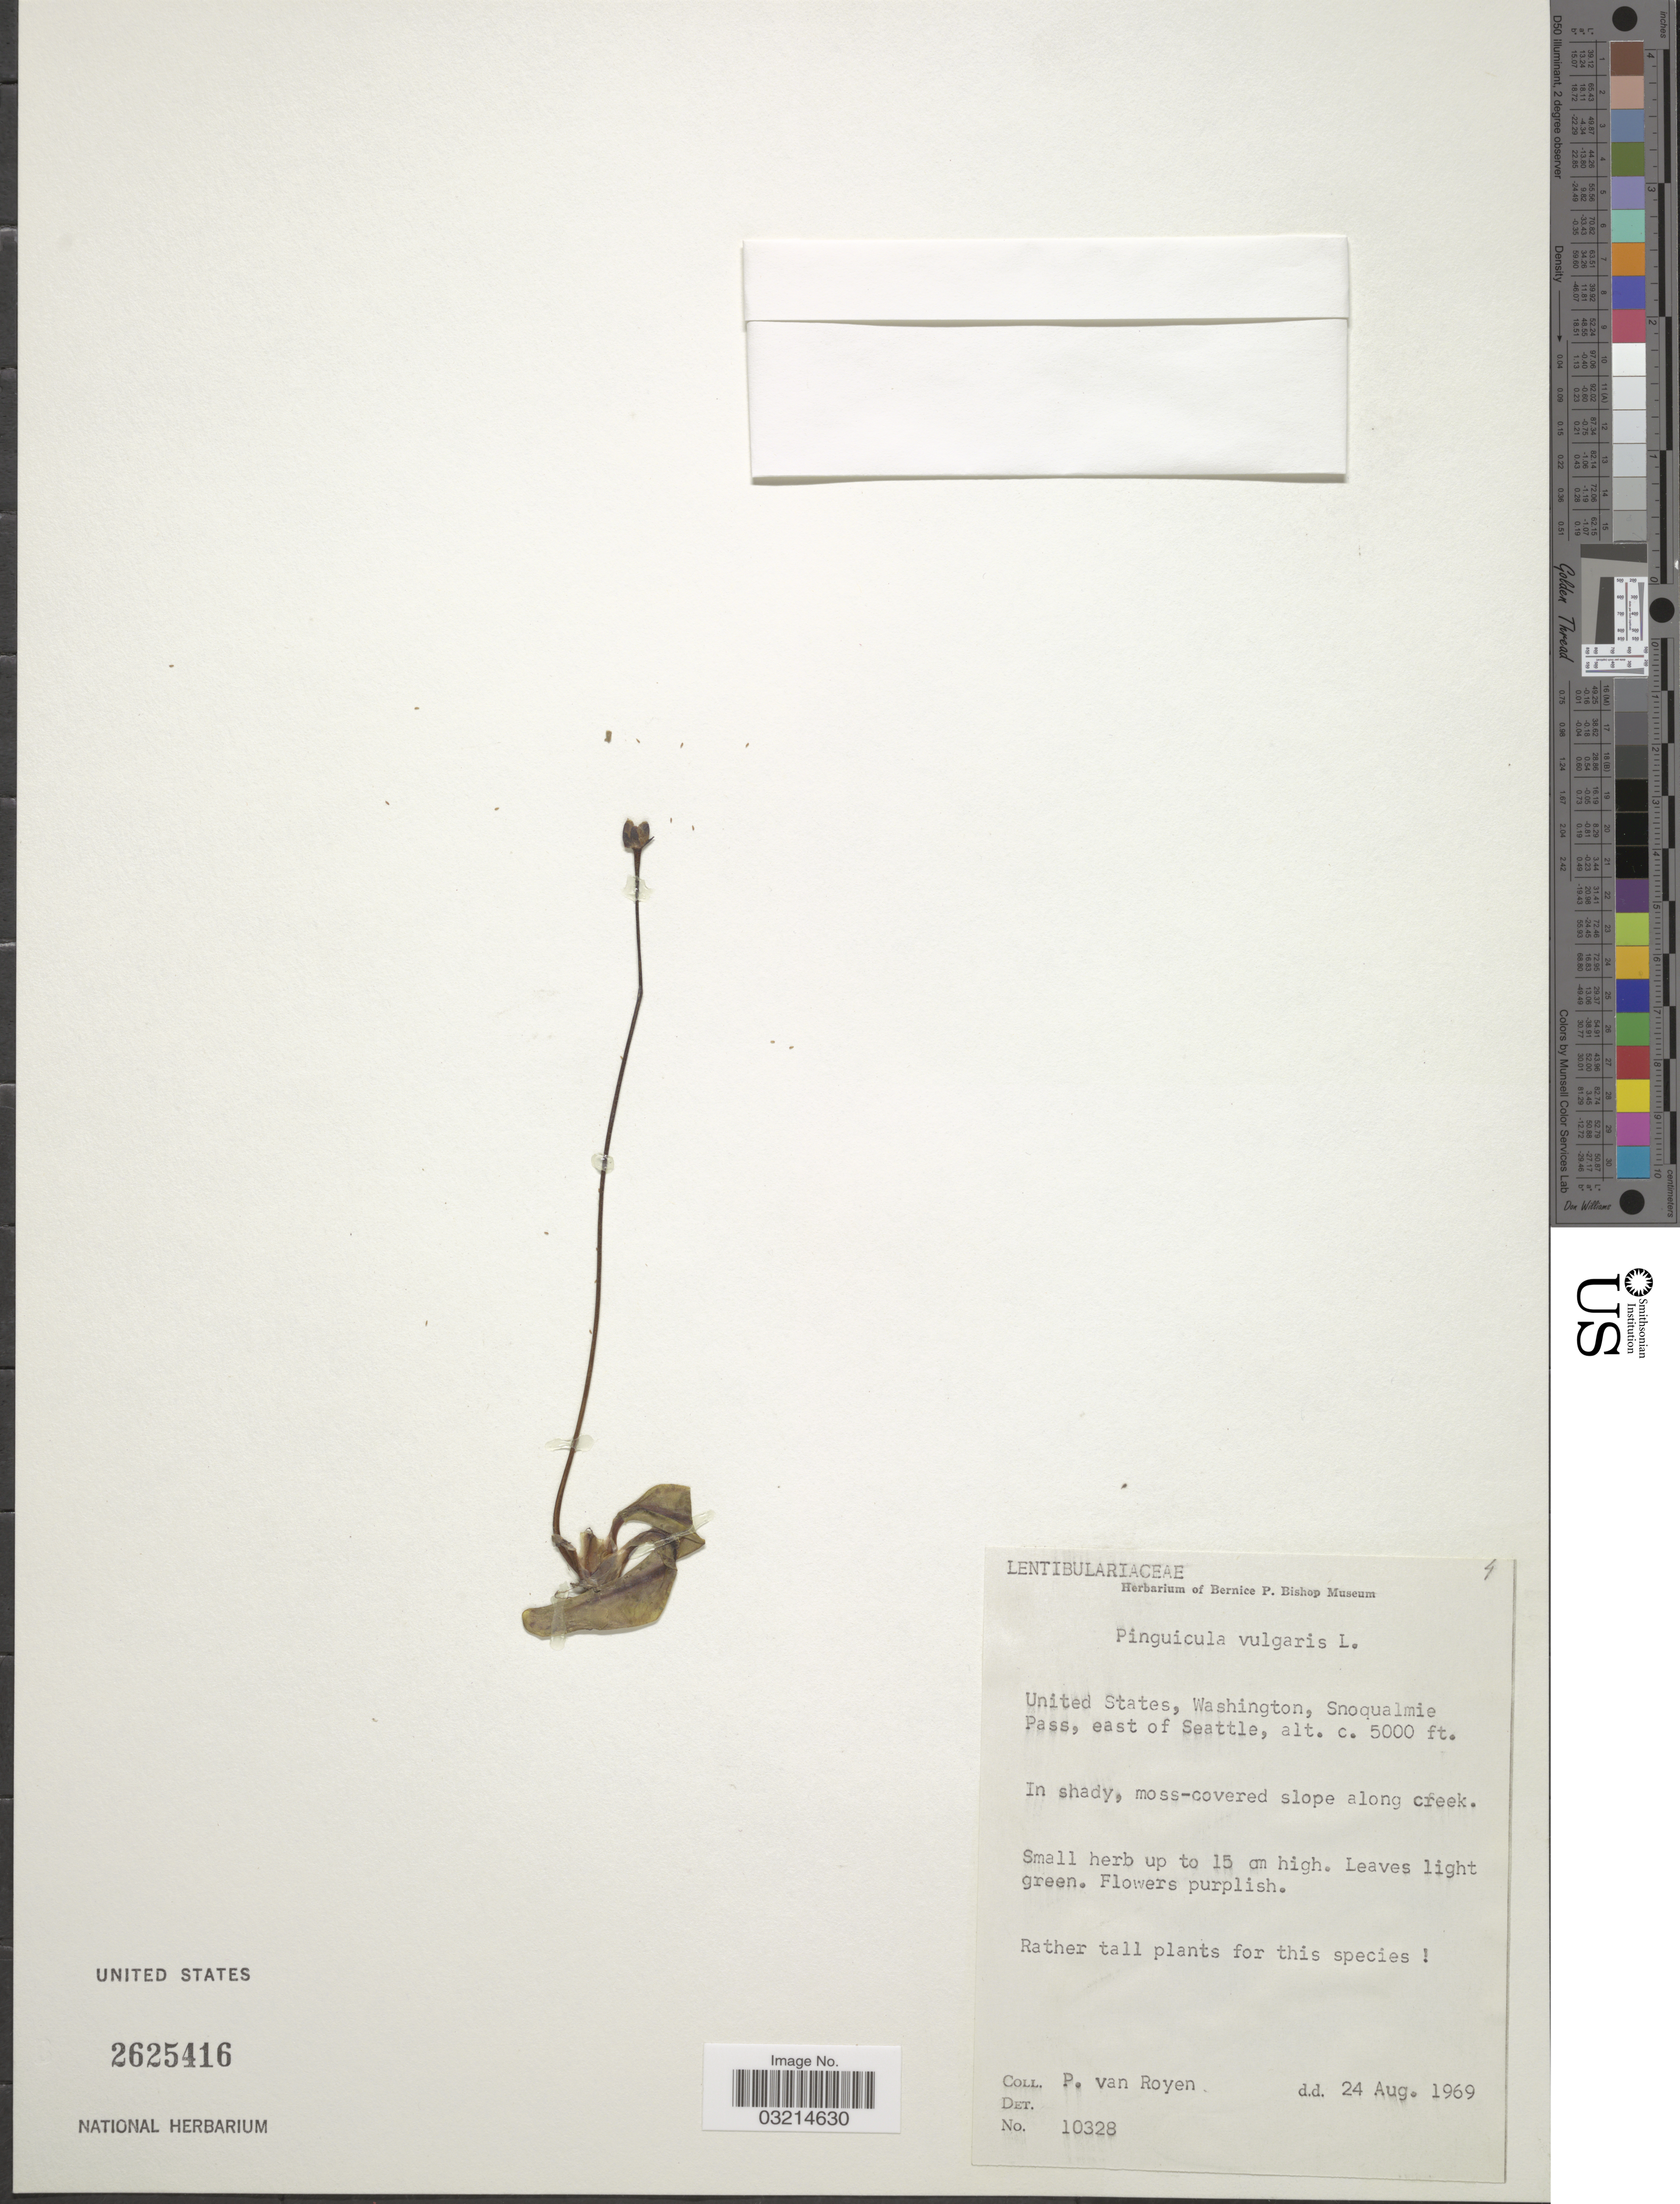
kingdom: Plantae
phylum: Tracheophyta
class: Magnoliopsida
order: Lamiales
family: Lentibulariaceae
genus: Pinguicula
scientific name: Pinguicula vulgaris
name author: L.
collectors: P. van Royen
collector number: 10328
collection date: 1969-08-24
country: United States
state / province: Washington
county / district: King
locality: Snoqualmie Pass, east of Seattle.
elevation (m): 1524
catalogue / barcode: US 2625416